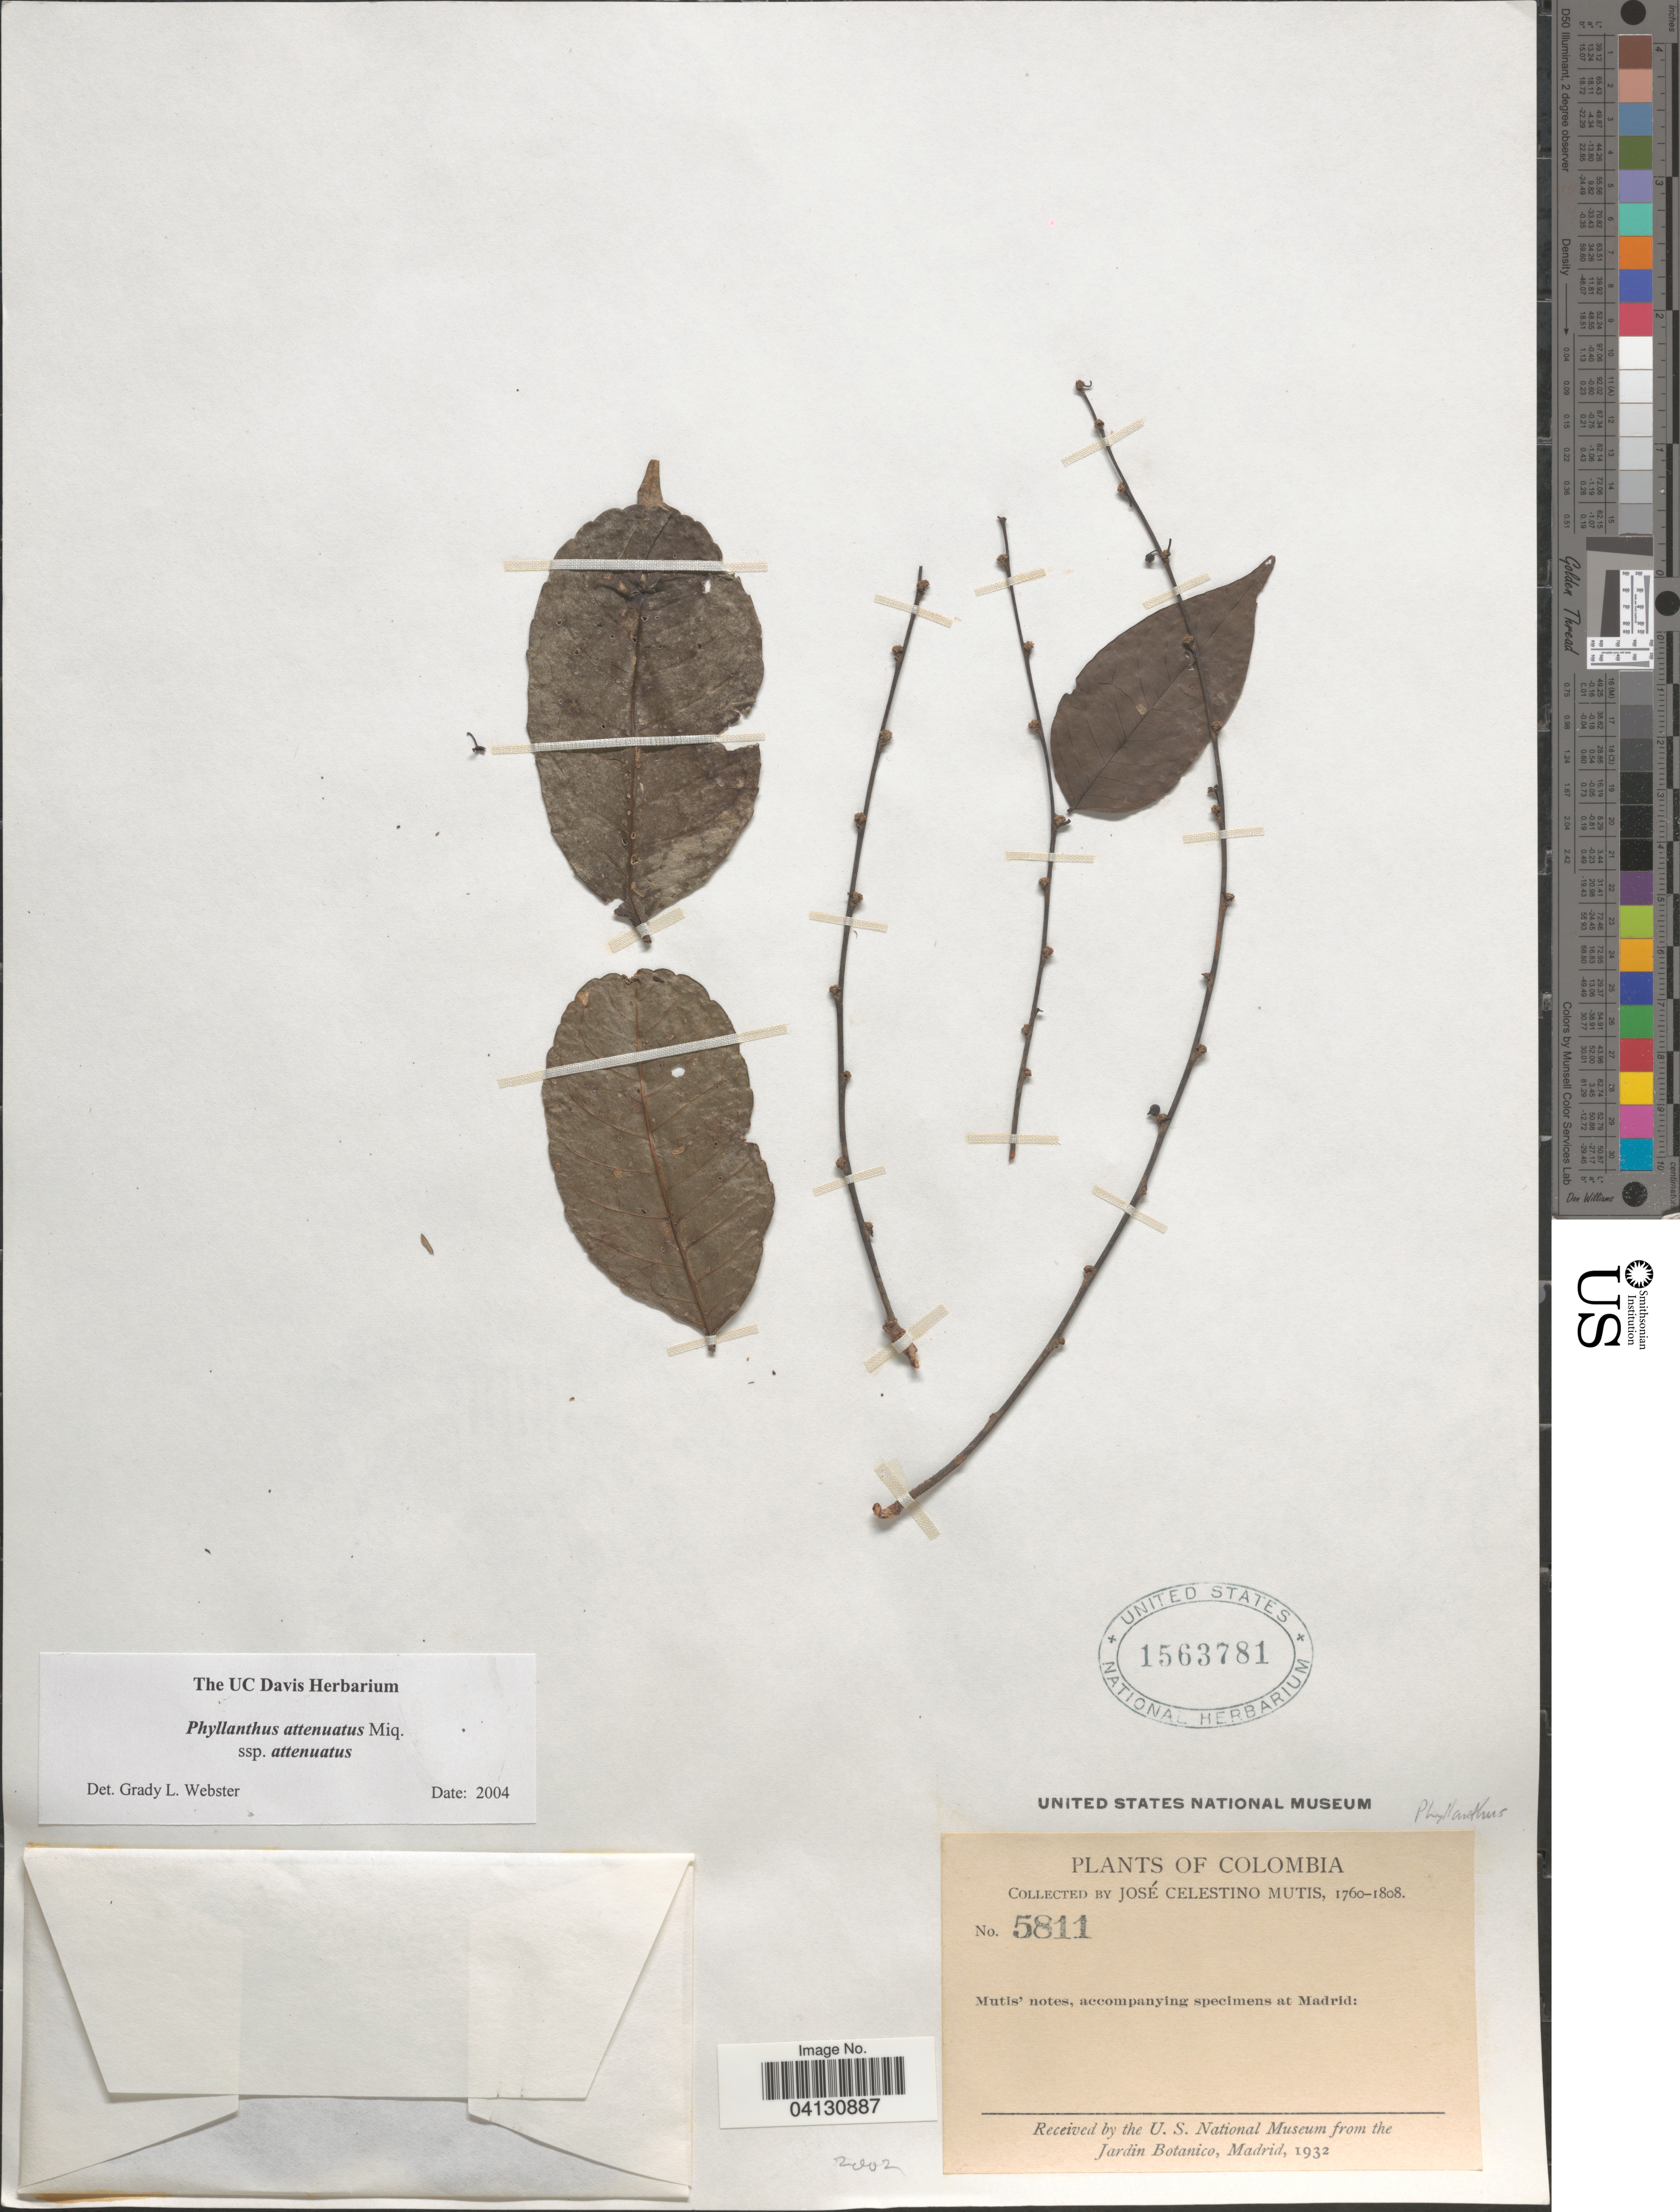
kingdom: Plantae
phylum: Tracheophyta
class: Magnoliopsida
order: Malpighiales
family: Phyllanthaceae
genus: Phyllanthus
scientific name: Phyllanthus attenuatus subsp. attenuatus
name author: Miq.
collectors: J. C. B. Mutis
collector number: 5811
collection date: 1760/1808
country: Colombia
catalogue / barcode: US 1563781